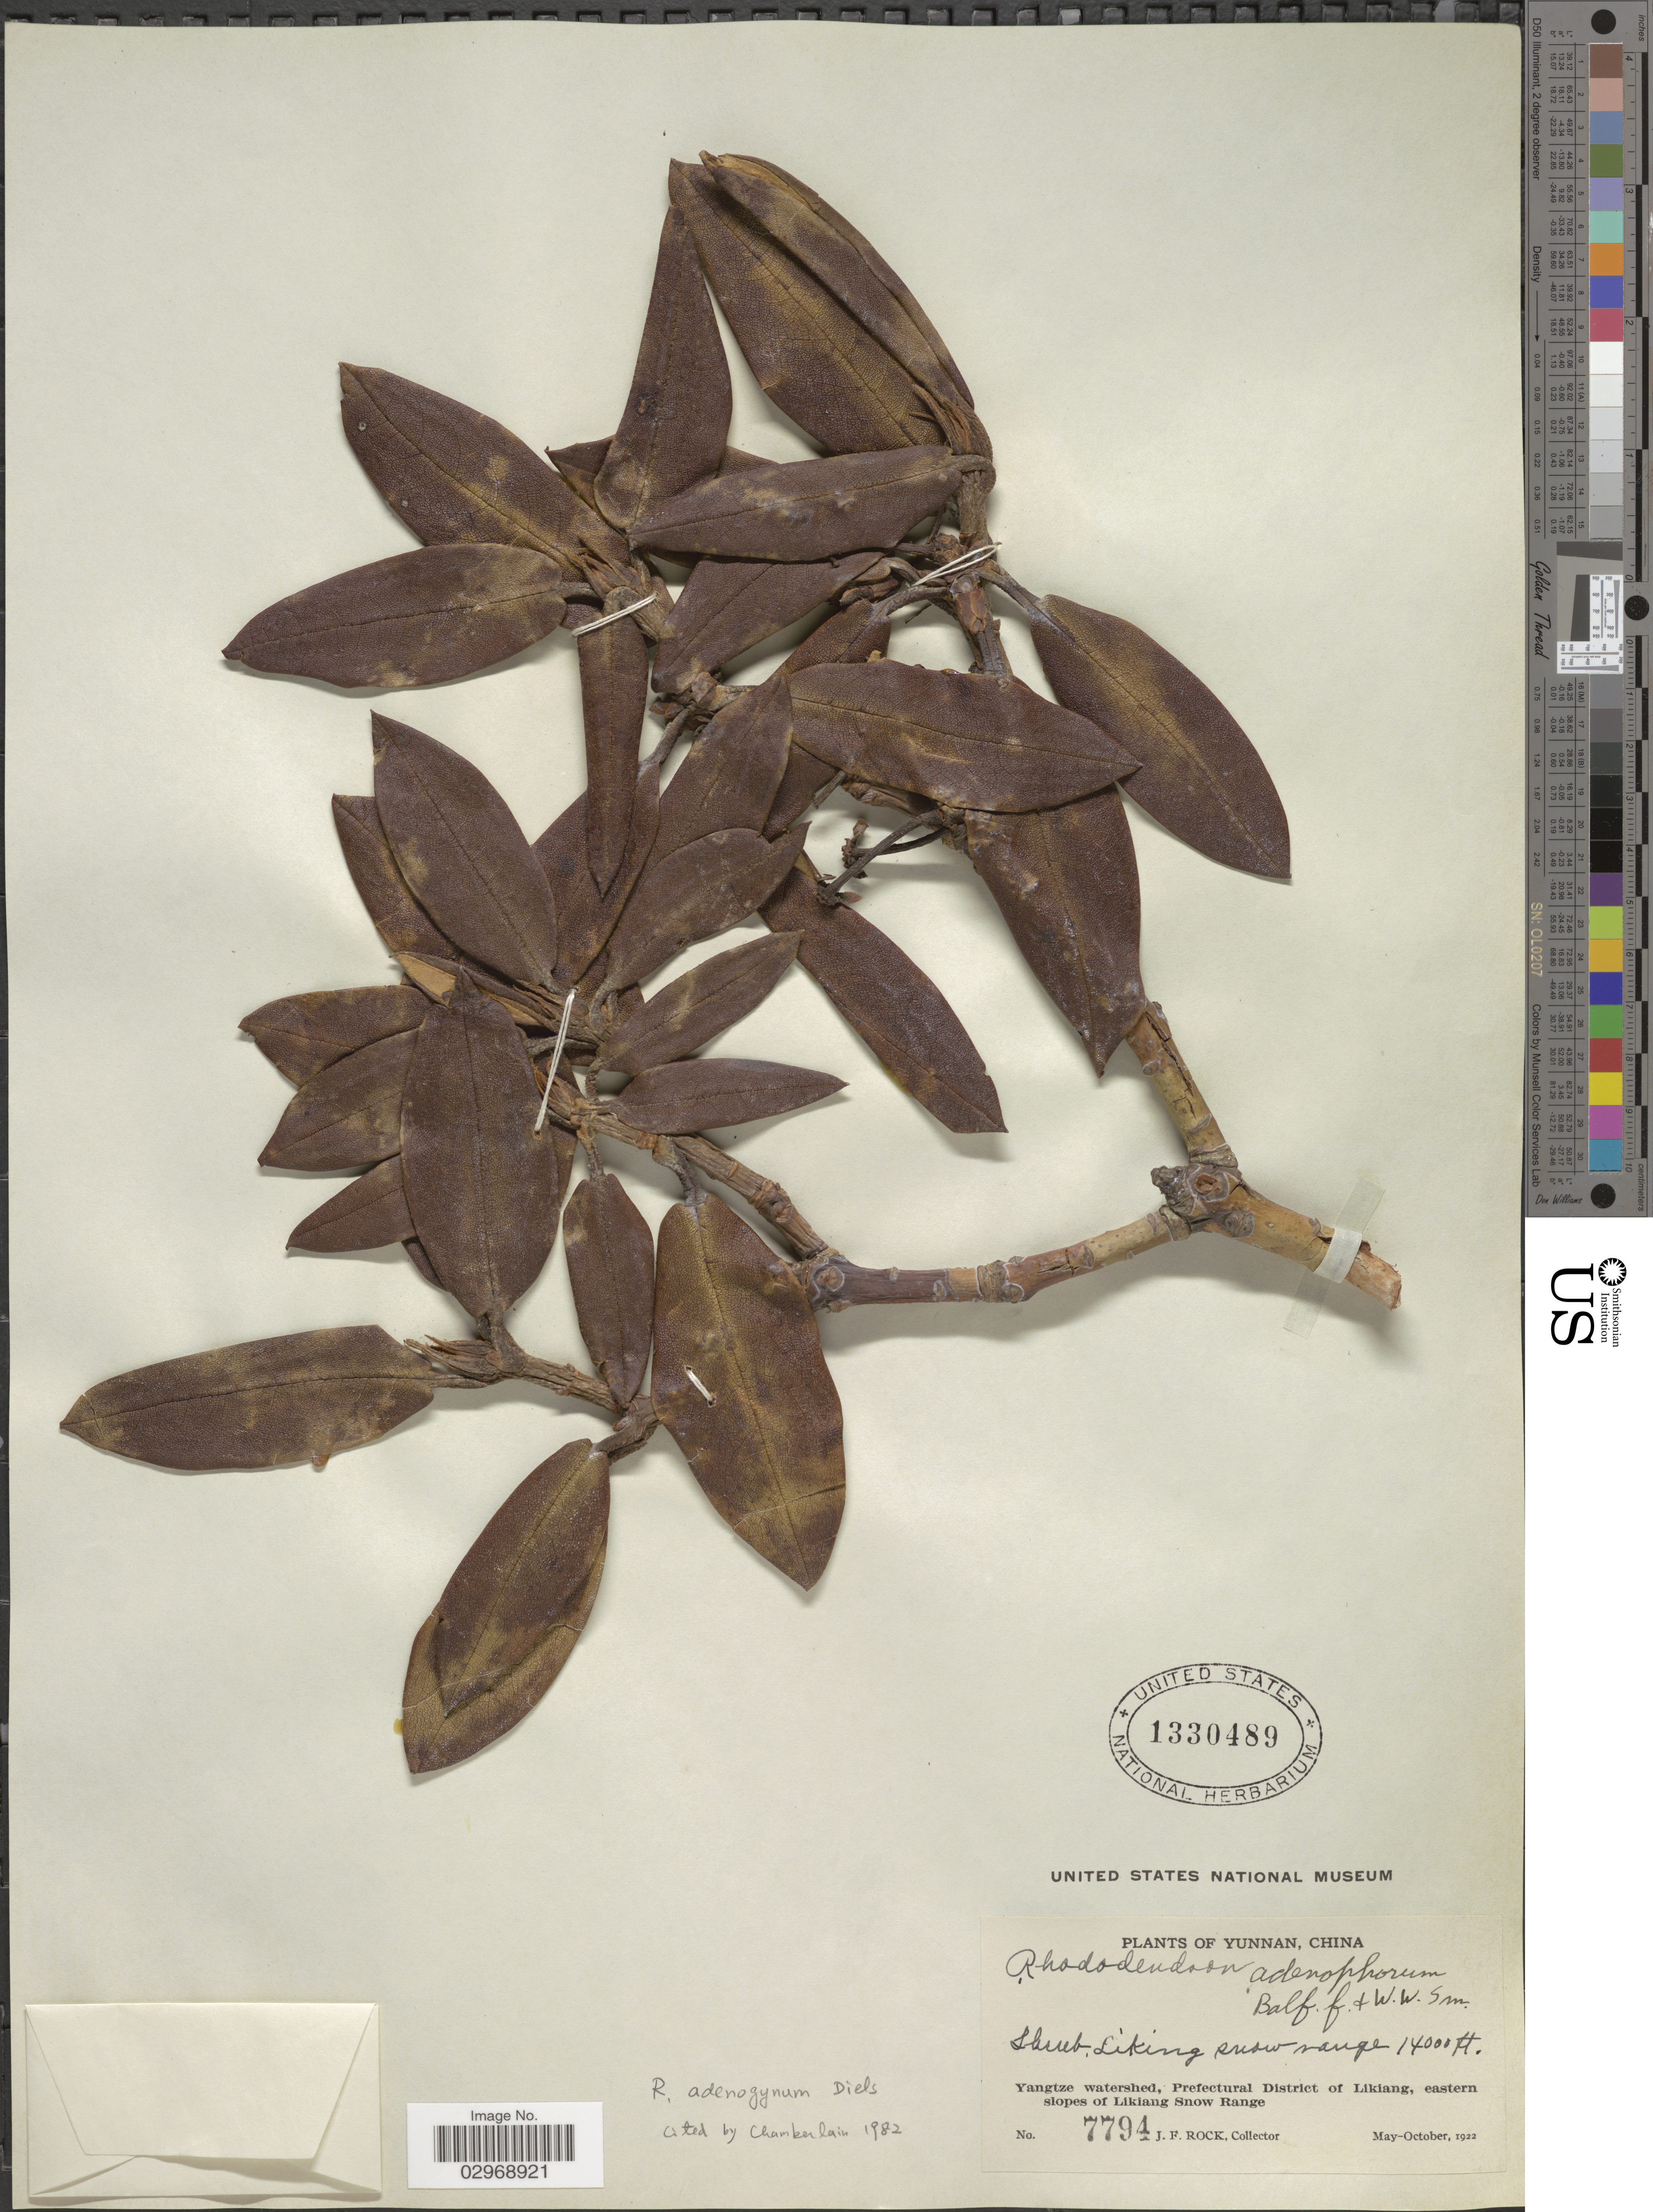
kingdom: Plantae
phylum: Tracheophyta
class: Magnoliopsida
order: Ericales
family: Ericaceae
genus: Rhododendron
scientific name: Rhododendron adenogynum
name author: Diels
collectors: J. Rock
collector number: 7794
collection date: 1922-05/1922-10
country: China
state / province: Yunnan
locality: Liking snow range. Yangtze watershed, Prefectural District of Likiang, eastern slopes of Likiang Snow Range.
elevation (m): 4267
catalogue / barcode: US 1330489